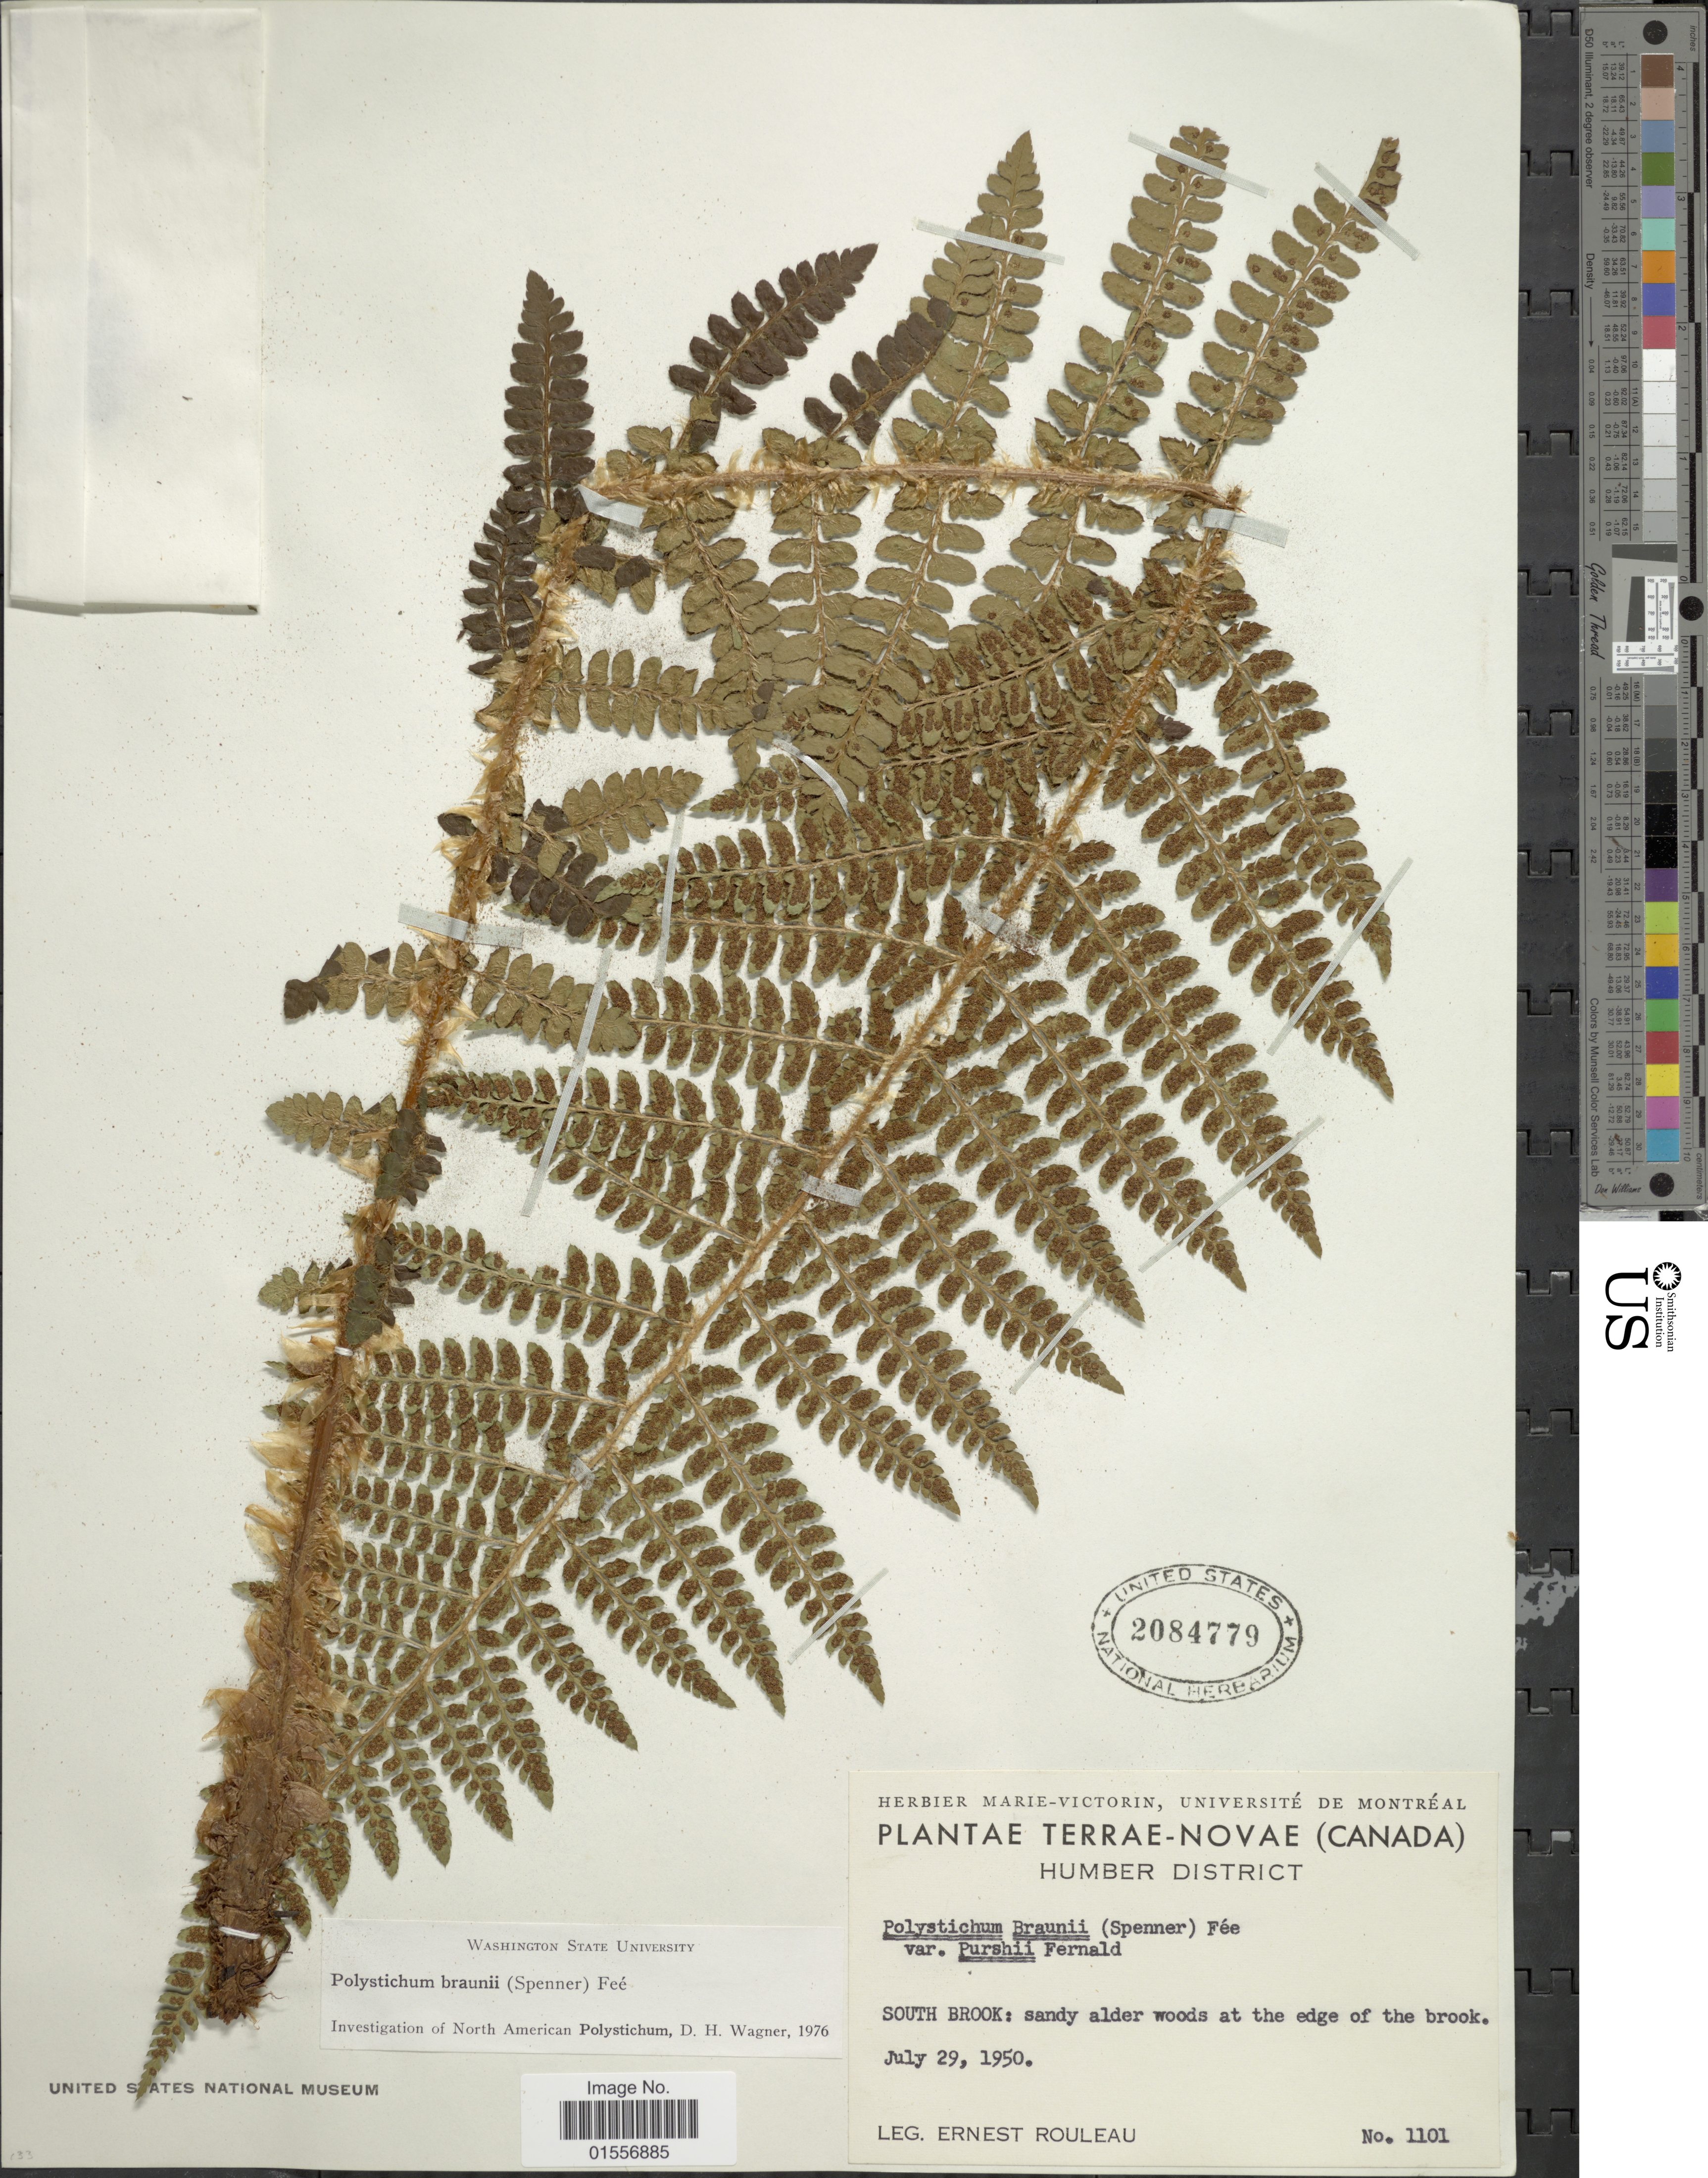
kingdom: Plantae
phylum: Tracheophyta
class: Polypodiopsida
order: Polypodiales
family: Dryopteridaceae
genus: Polystichum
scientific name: Polystichum braunii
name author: (Spenn.) Fée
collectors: J. Rouleau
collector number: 1101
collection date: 1950-07-29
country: Canada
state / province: Newfoundland and Labrador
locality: Terrae-Novae, Humber District, South Brook: sandy alder woods at the edge of the brook.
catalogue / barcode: US 2084779